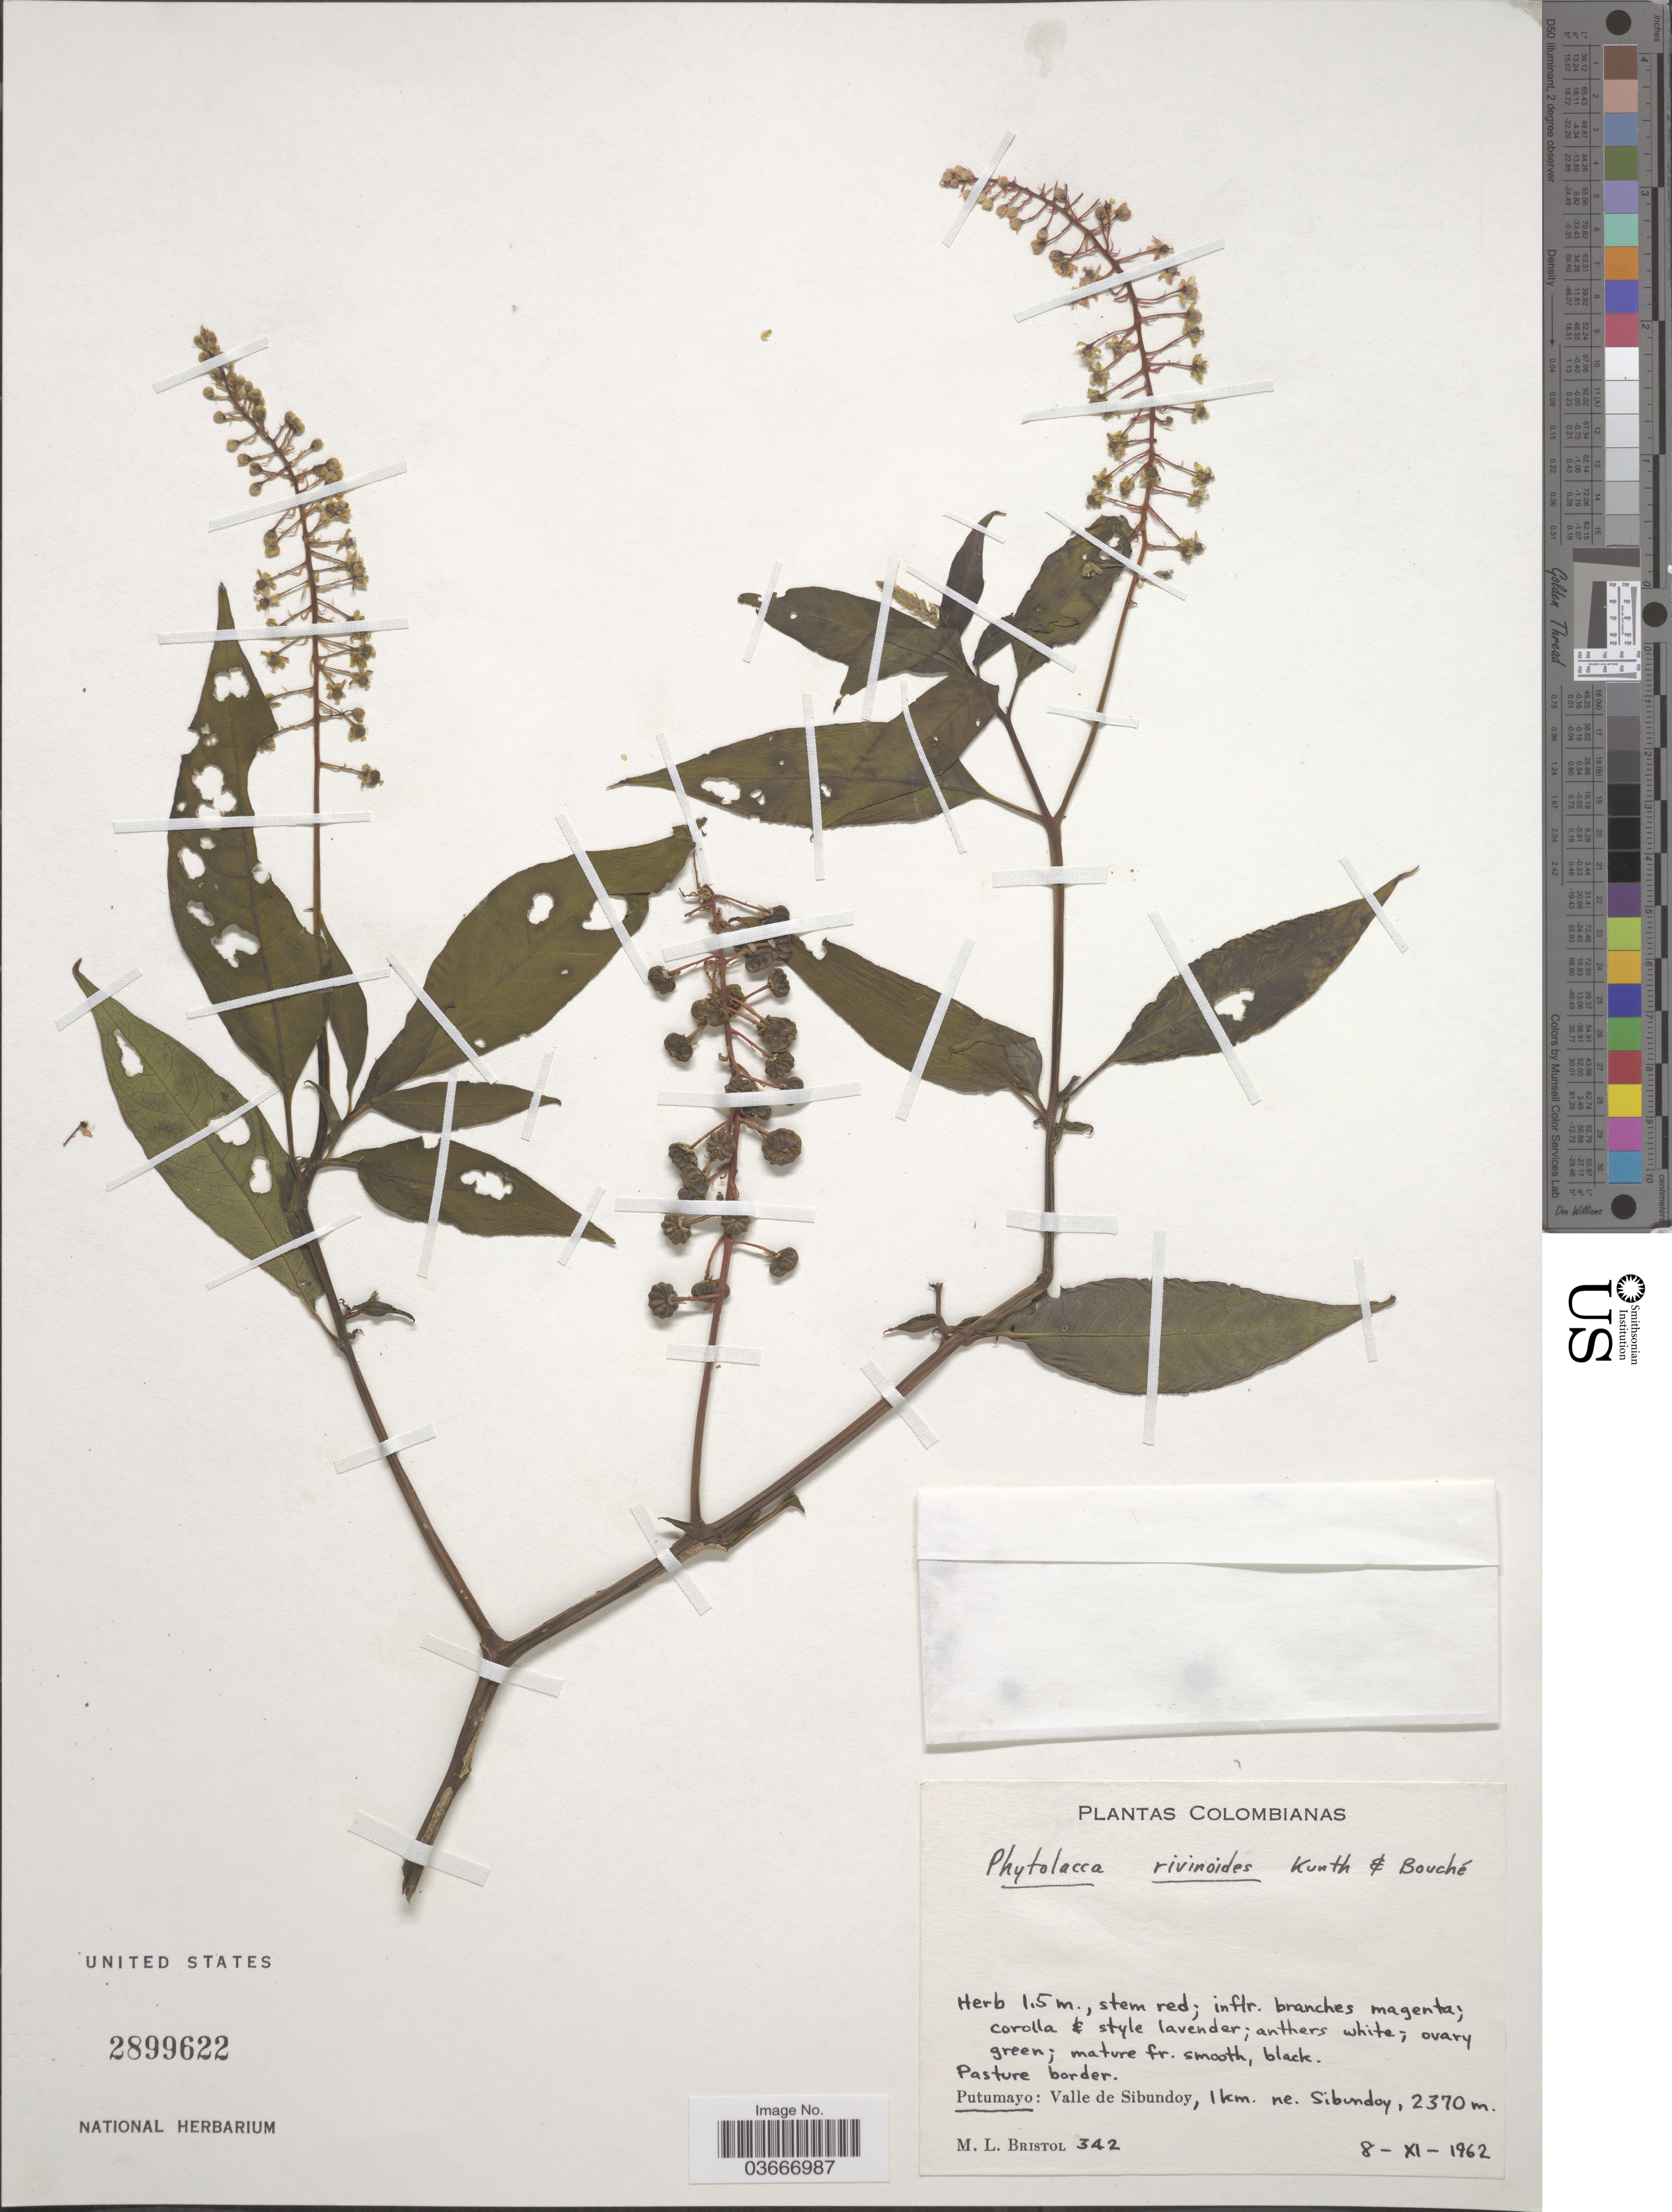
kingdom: Plantae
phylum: Tracheophyta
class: Magnoliopsida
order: Caryophyllales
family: Phytolaccaceae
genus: Phytolacca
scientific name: Phytolacca rivinoides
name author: Kunth & C.D. Bouché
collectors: M. L. Bristol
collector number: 342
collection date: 1962-11-08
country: Colombia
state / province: Putumayo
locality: Valle de Sibundoy, 1 km. ne. Sibundoy.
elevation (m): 2370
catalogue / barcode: US 2899622